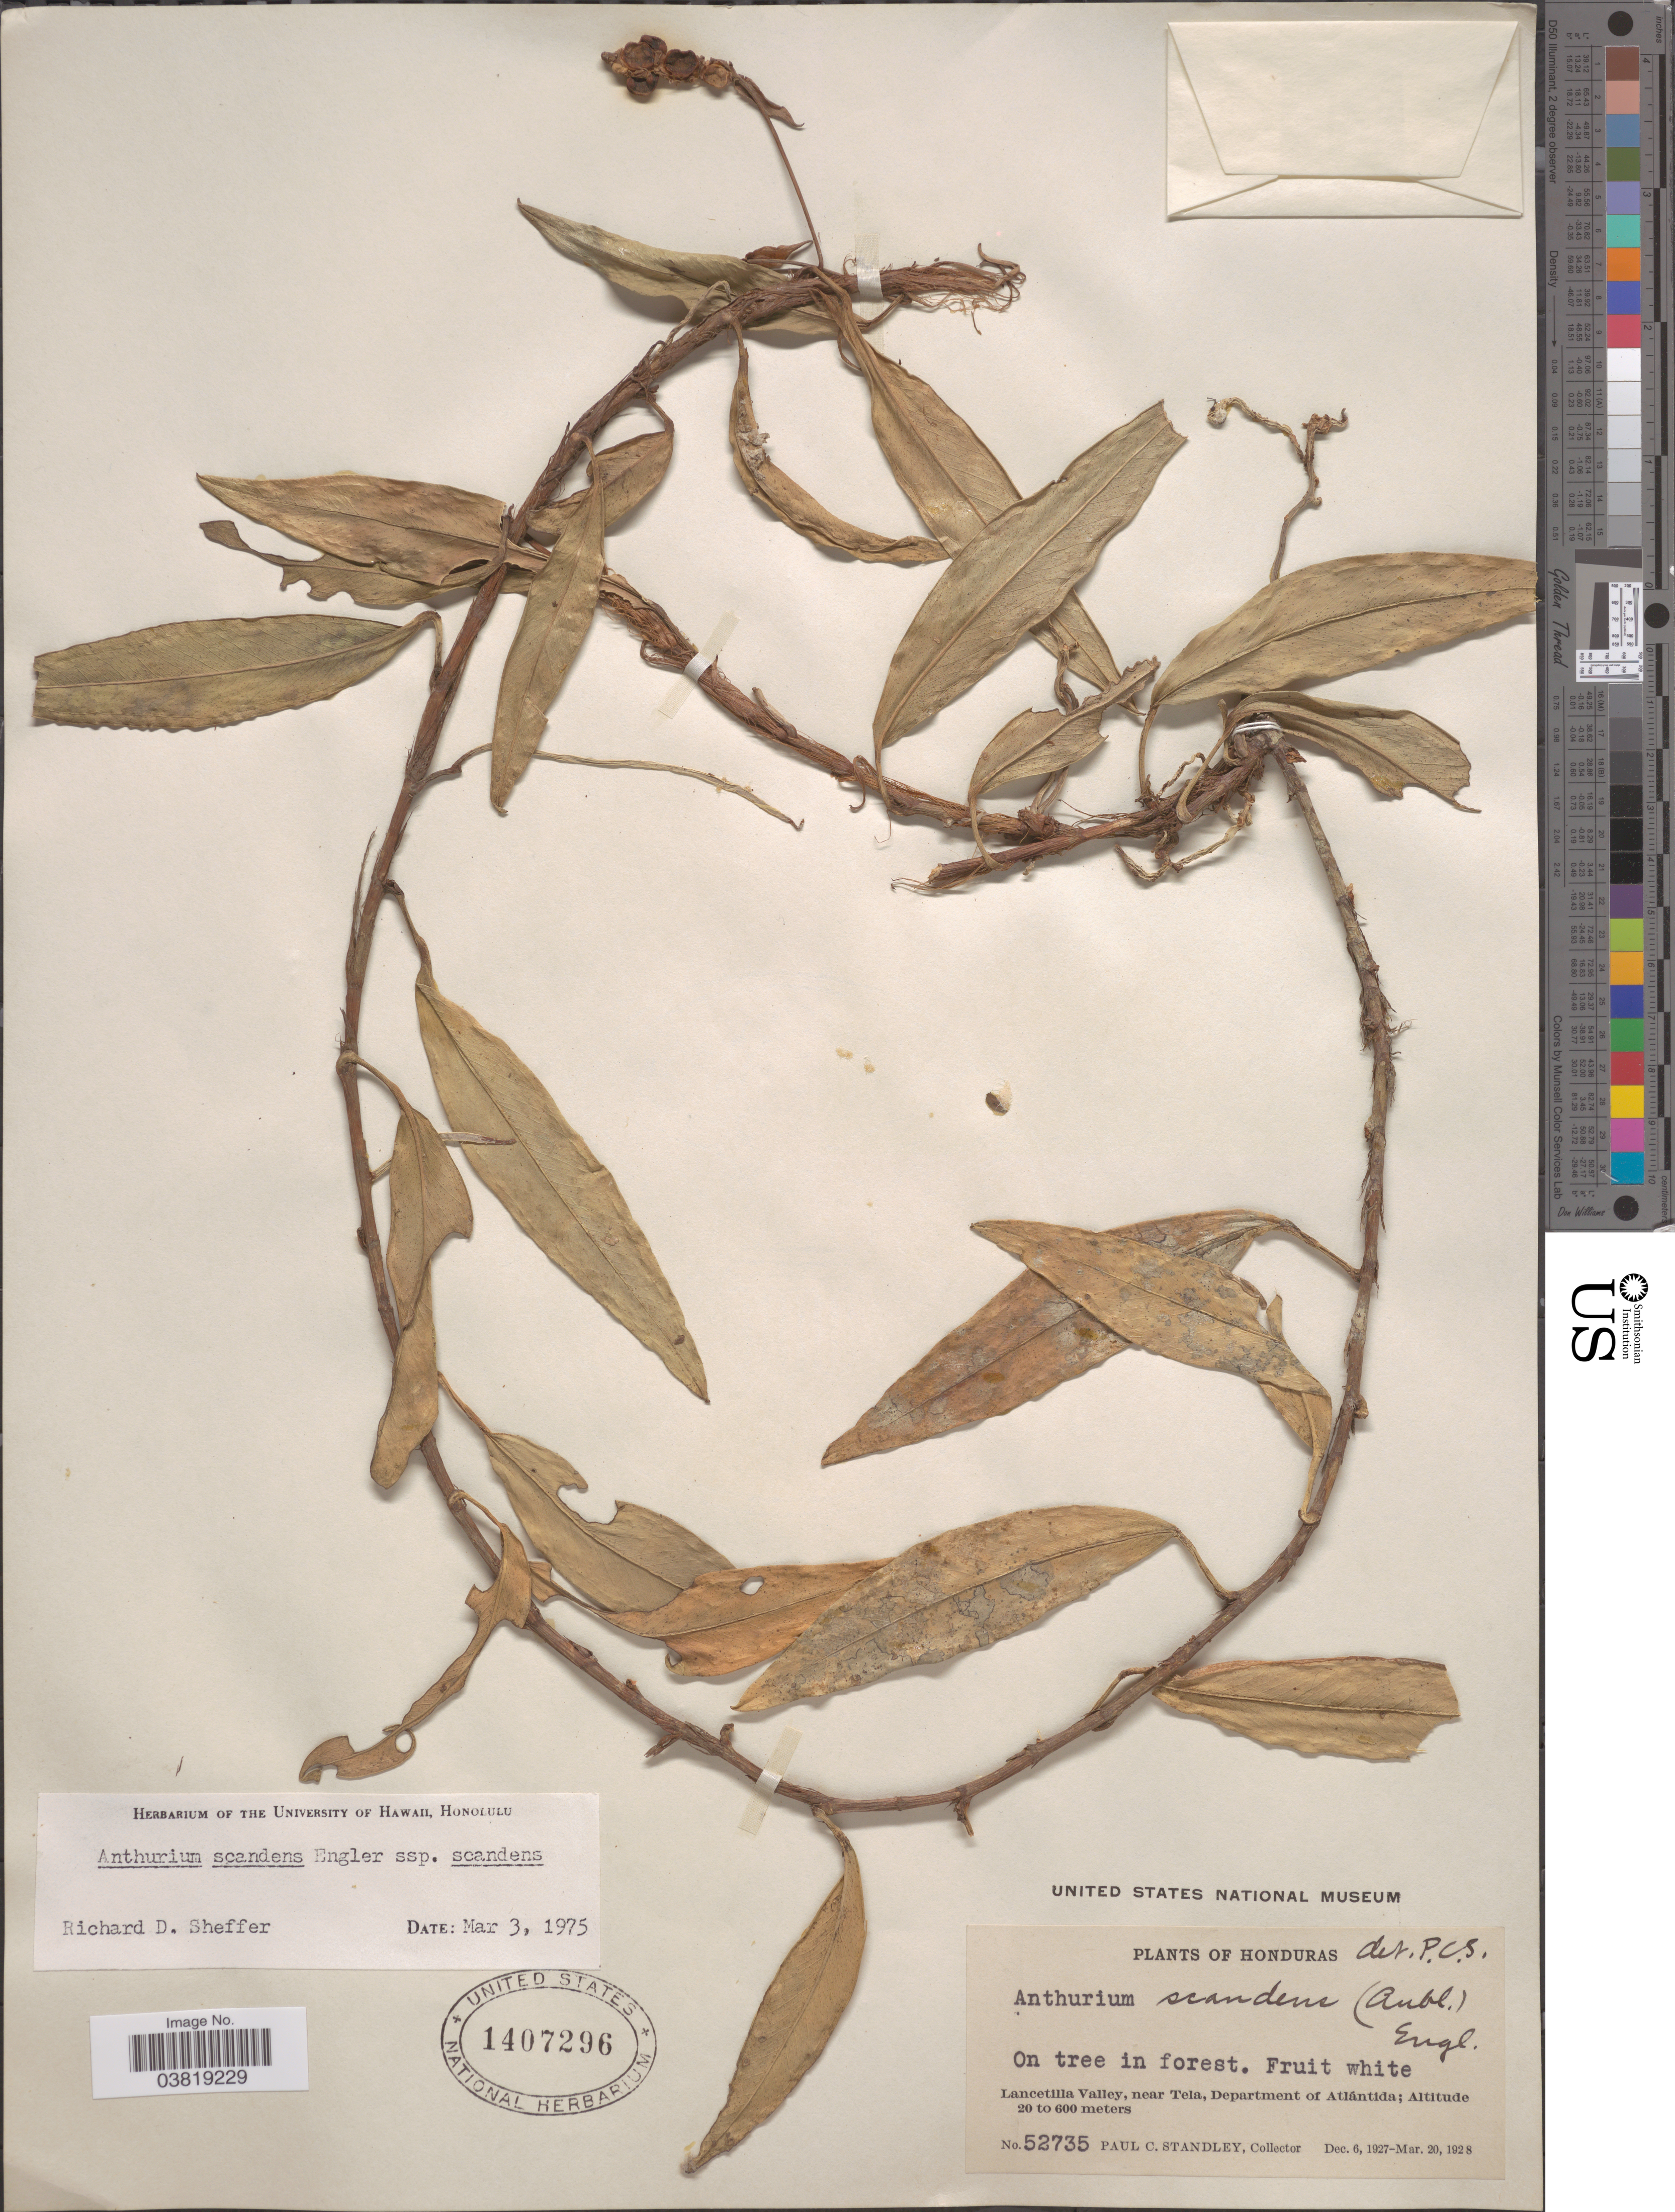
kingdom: Plantae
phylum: Tracheophyta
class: Liliopsida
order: Alismatales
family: Araceae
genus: Anthurium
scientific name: Anthurium scandens var. scandens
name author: (Aubl.) Engl.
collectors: P. C. Standley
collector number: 52735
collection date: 1927-12-06/1928-03-20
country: Honduras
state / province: Atlantida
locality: Lancetilla Valley, near Tela, Department of Atlántida.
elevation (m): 20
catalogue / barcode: US 1407296